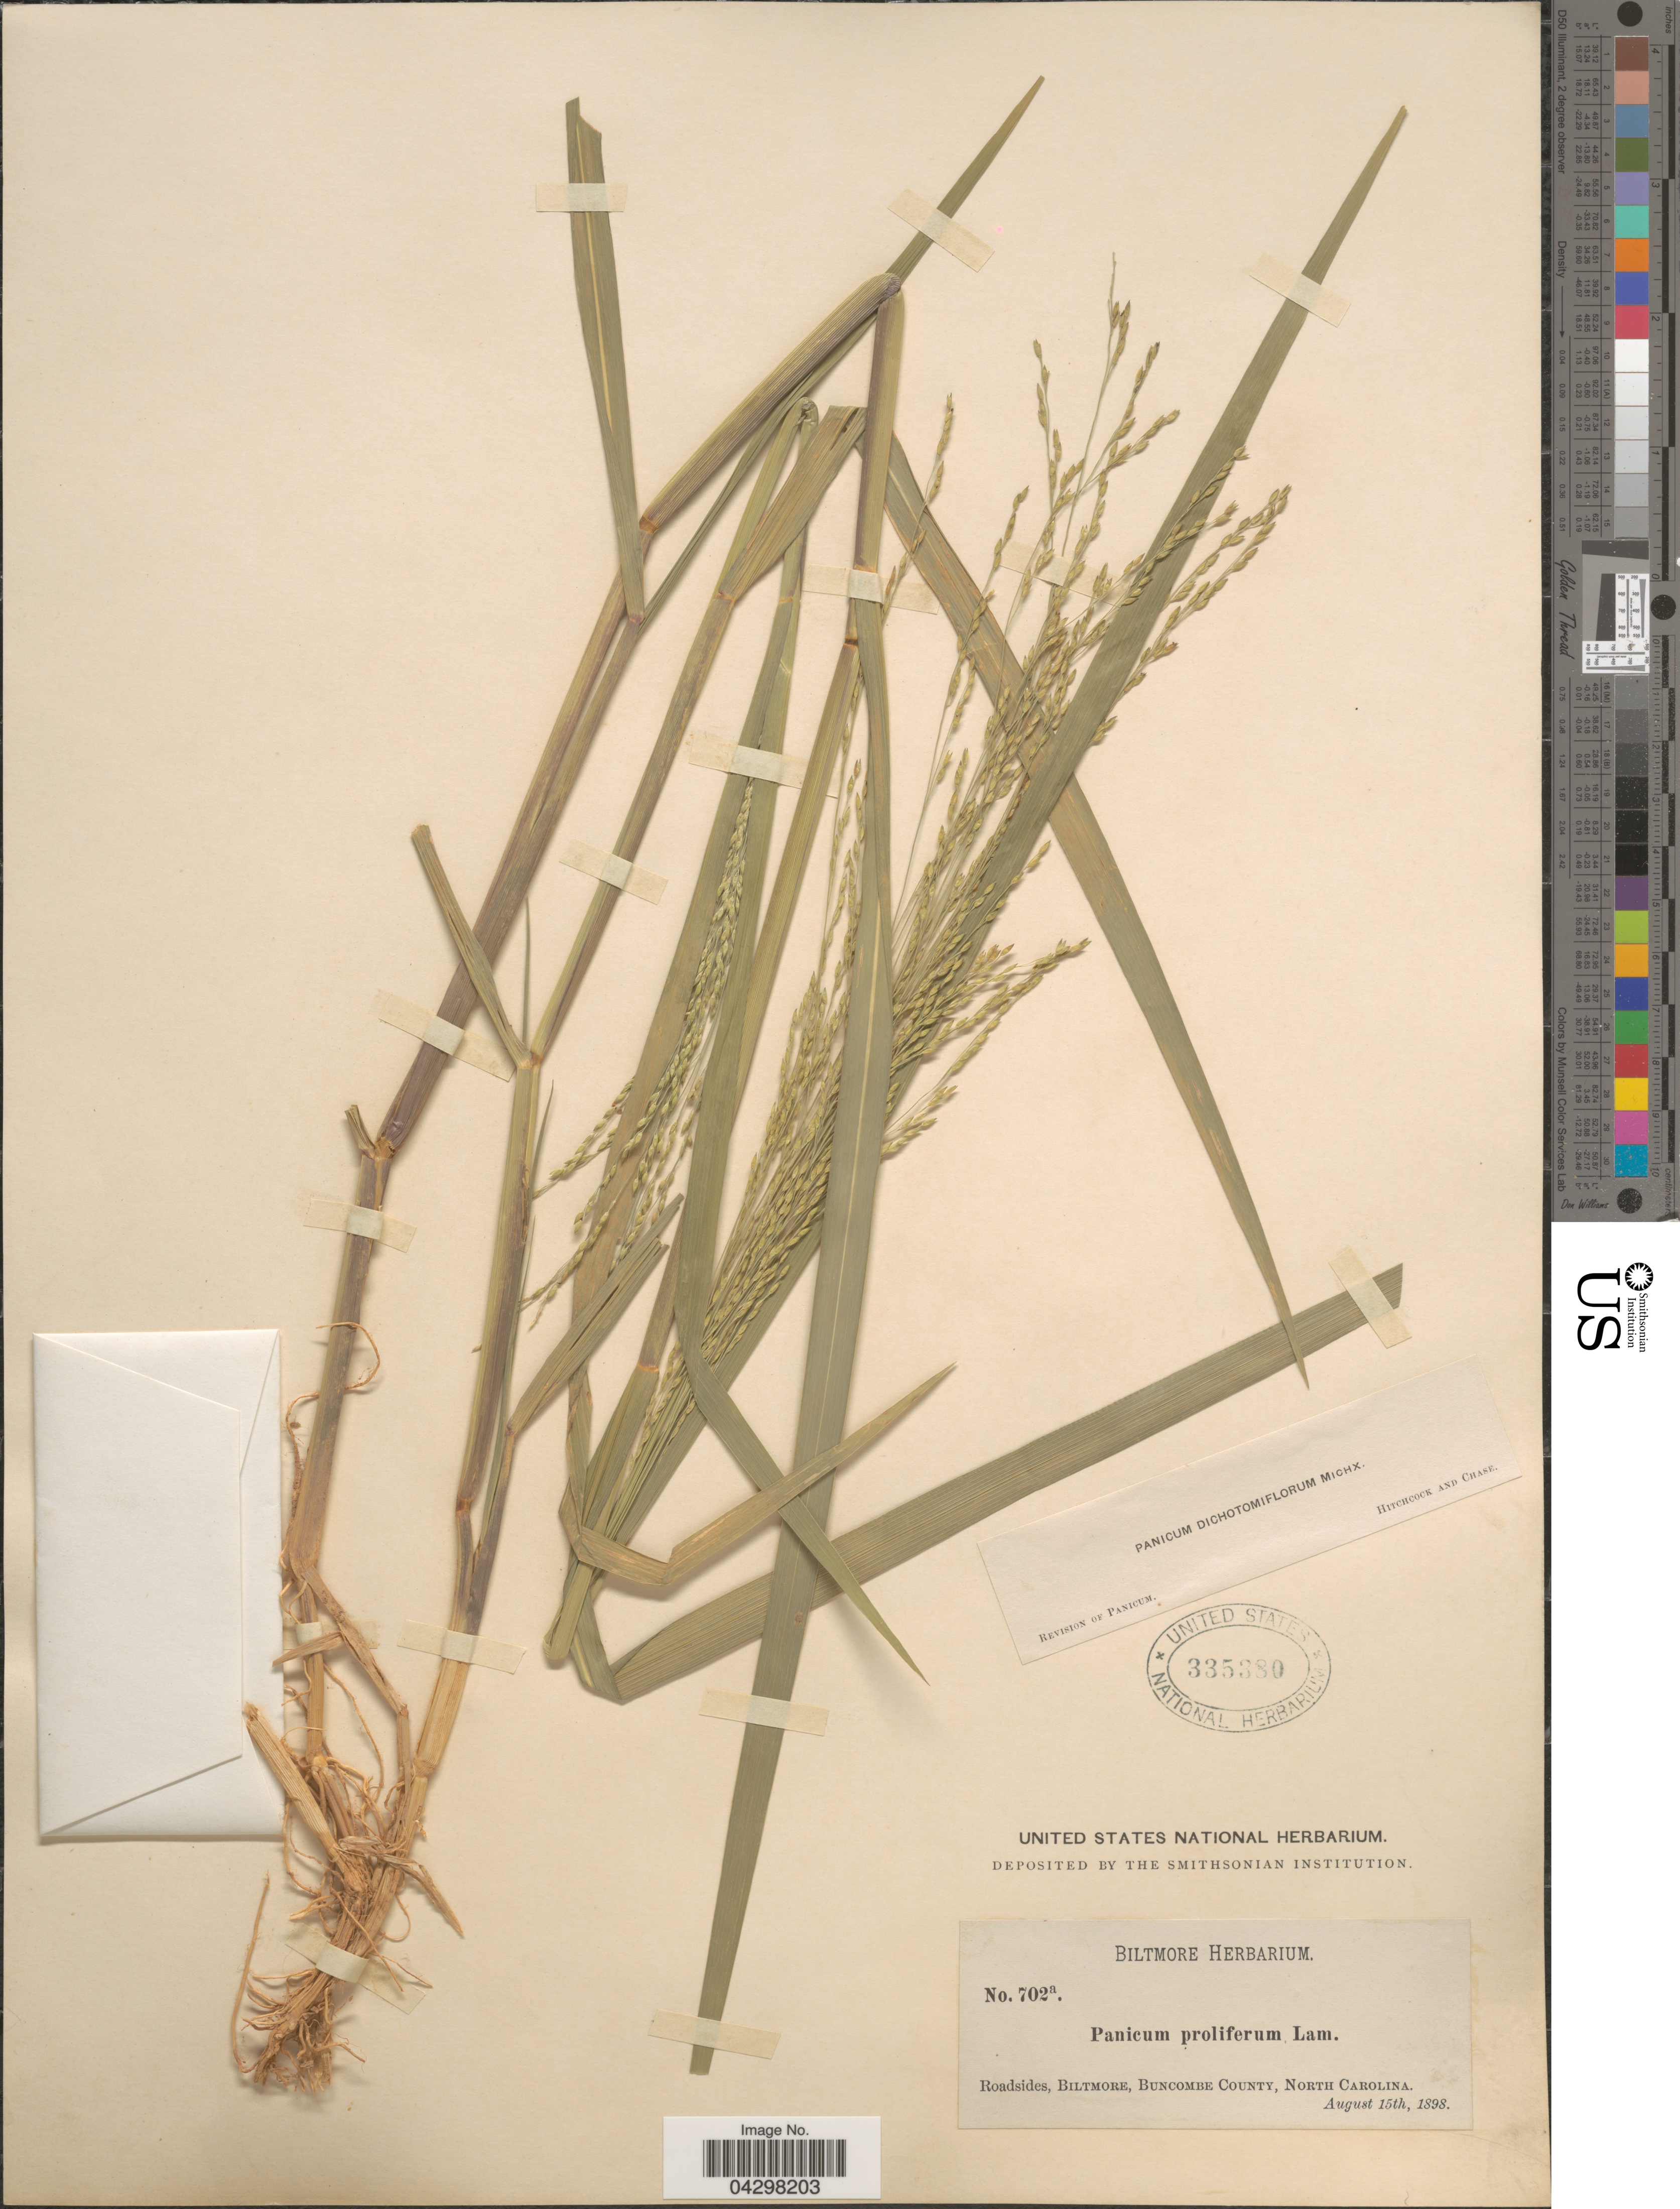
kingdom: Plantae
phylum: Tracheophyta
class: Liliopsida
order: Poales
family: Poaceae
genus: Panicum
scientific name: Panicum dichotomiflorum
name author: Michx.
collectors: ex herb. Biltmore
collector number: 702a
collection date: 1898-08-15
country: United States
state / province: North Carolina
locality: Roadsides, Biltmore, Buncome County.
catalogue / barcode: US 335380